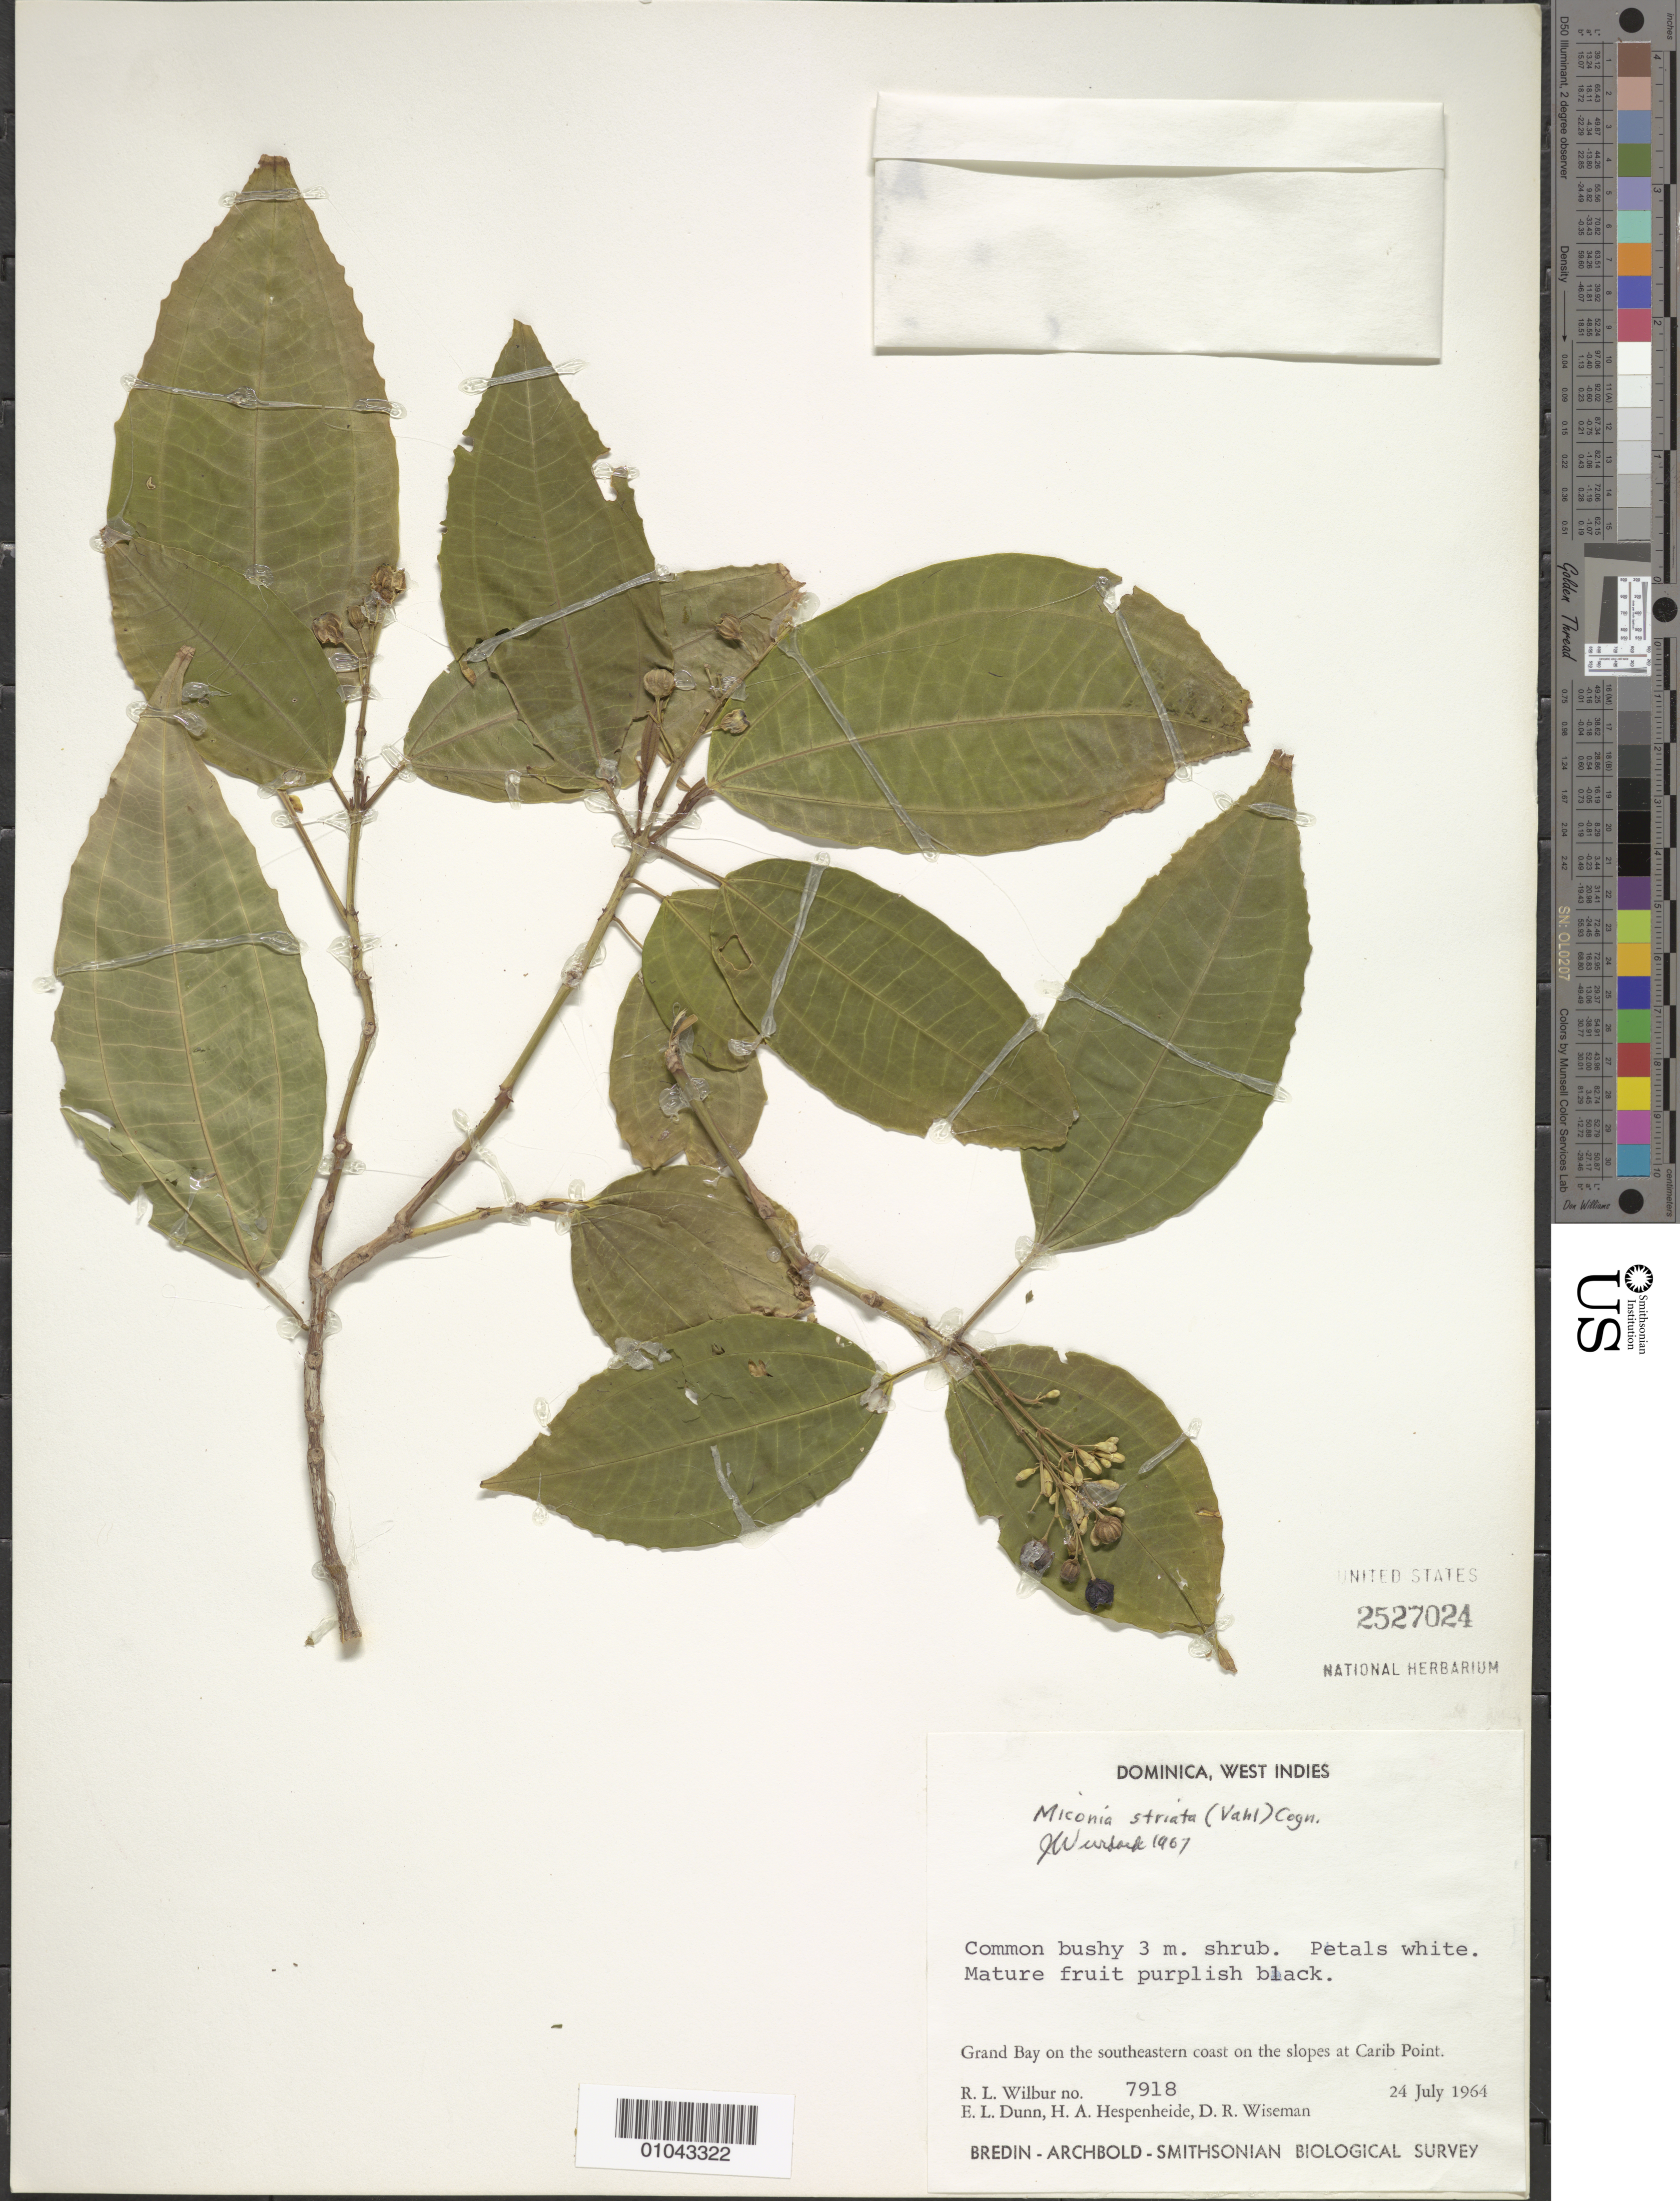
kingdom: Plantae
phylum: Tracheophyta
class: Magnoliopsida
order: Myrtales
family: Melastomataceae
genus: Miconia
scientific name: Miconia striata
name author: (Vahl) Cogn.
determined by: Wurdack, John J., (US), US (UNITED STATES)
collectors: R. L. Wilbur, E. Dunn, H. A. Hespenheide & D. R. Wiseman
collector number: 7918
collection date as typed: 24 Jul 1964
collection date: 1964-07-24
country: Dominica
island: Dominica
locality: Grand Bay on the SE coast on the slopes at Carib Point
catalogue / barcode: US 2527024